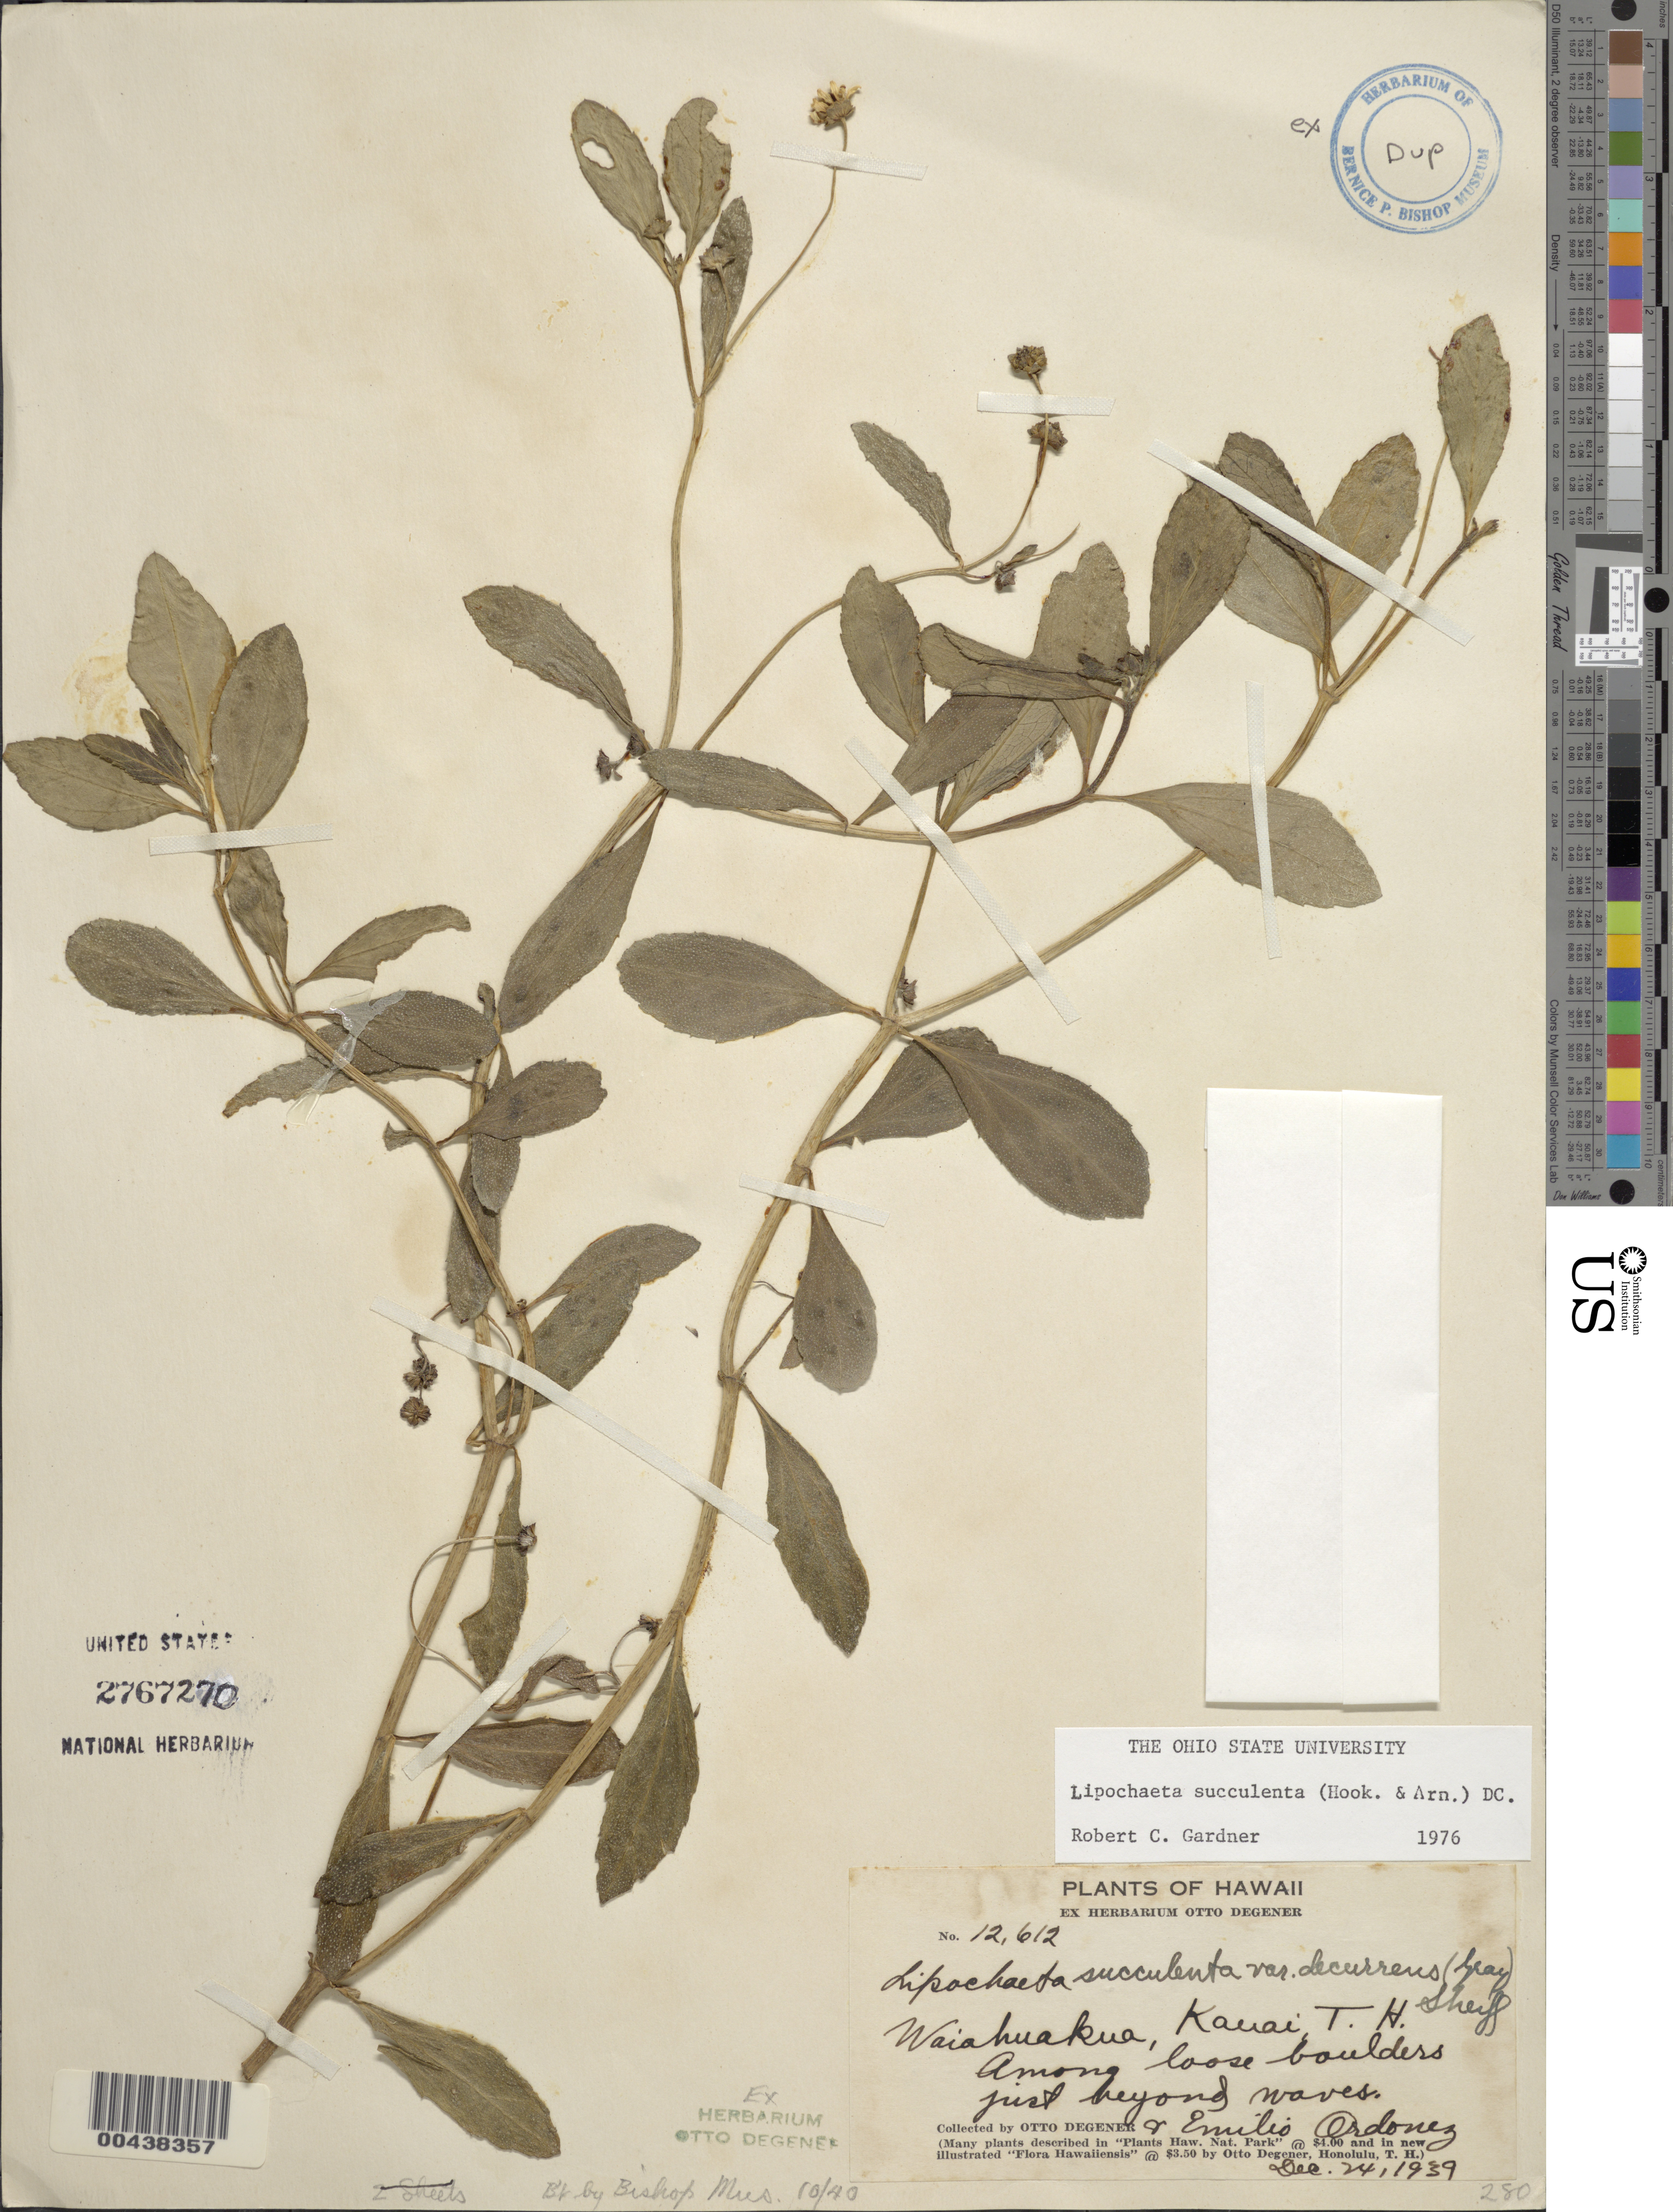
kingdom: Plantae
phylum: Tracheophyta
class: Magnoliopsida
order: Asterales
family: Asteraceae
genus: Lipochaeta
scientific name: Lipochaeta succulenta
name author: (Hook. & Arn.) DC.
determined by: Gardner, R. C.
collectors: O. Degener & E. Ordonez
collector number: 12612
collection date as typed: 24 Dec 1939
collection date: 1939-12-24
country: United States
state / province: Hawaii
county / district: Kauai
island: Kaua'i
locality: Wiaihuakua, just beyond waves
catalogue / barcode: US 2767270